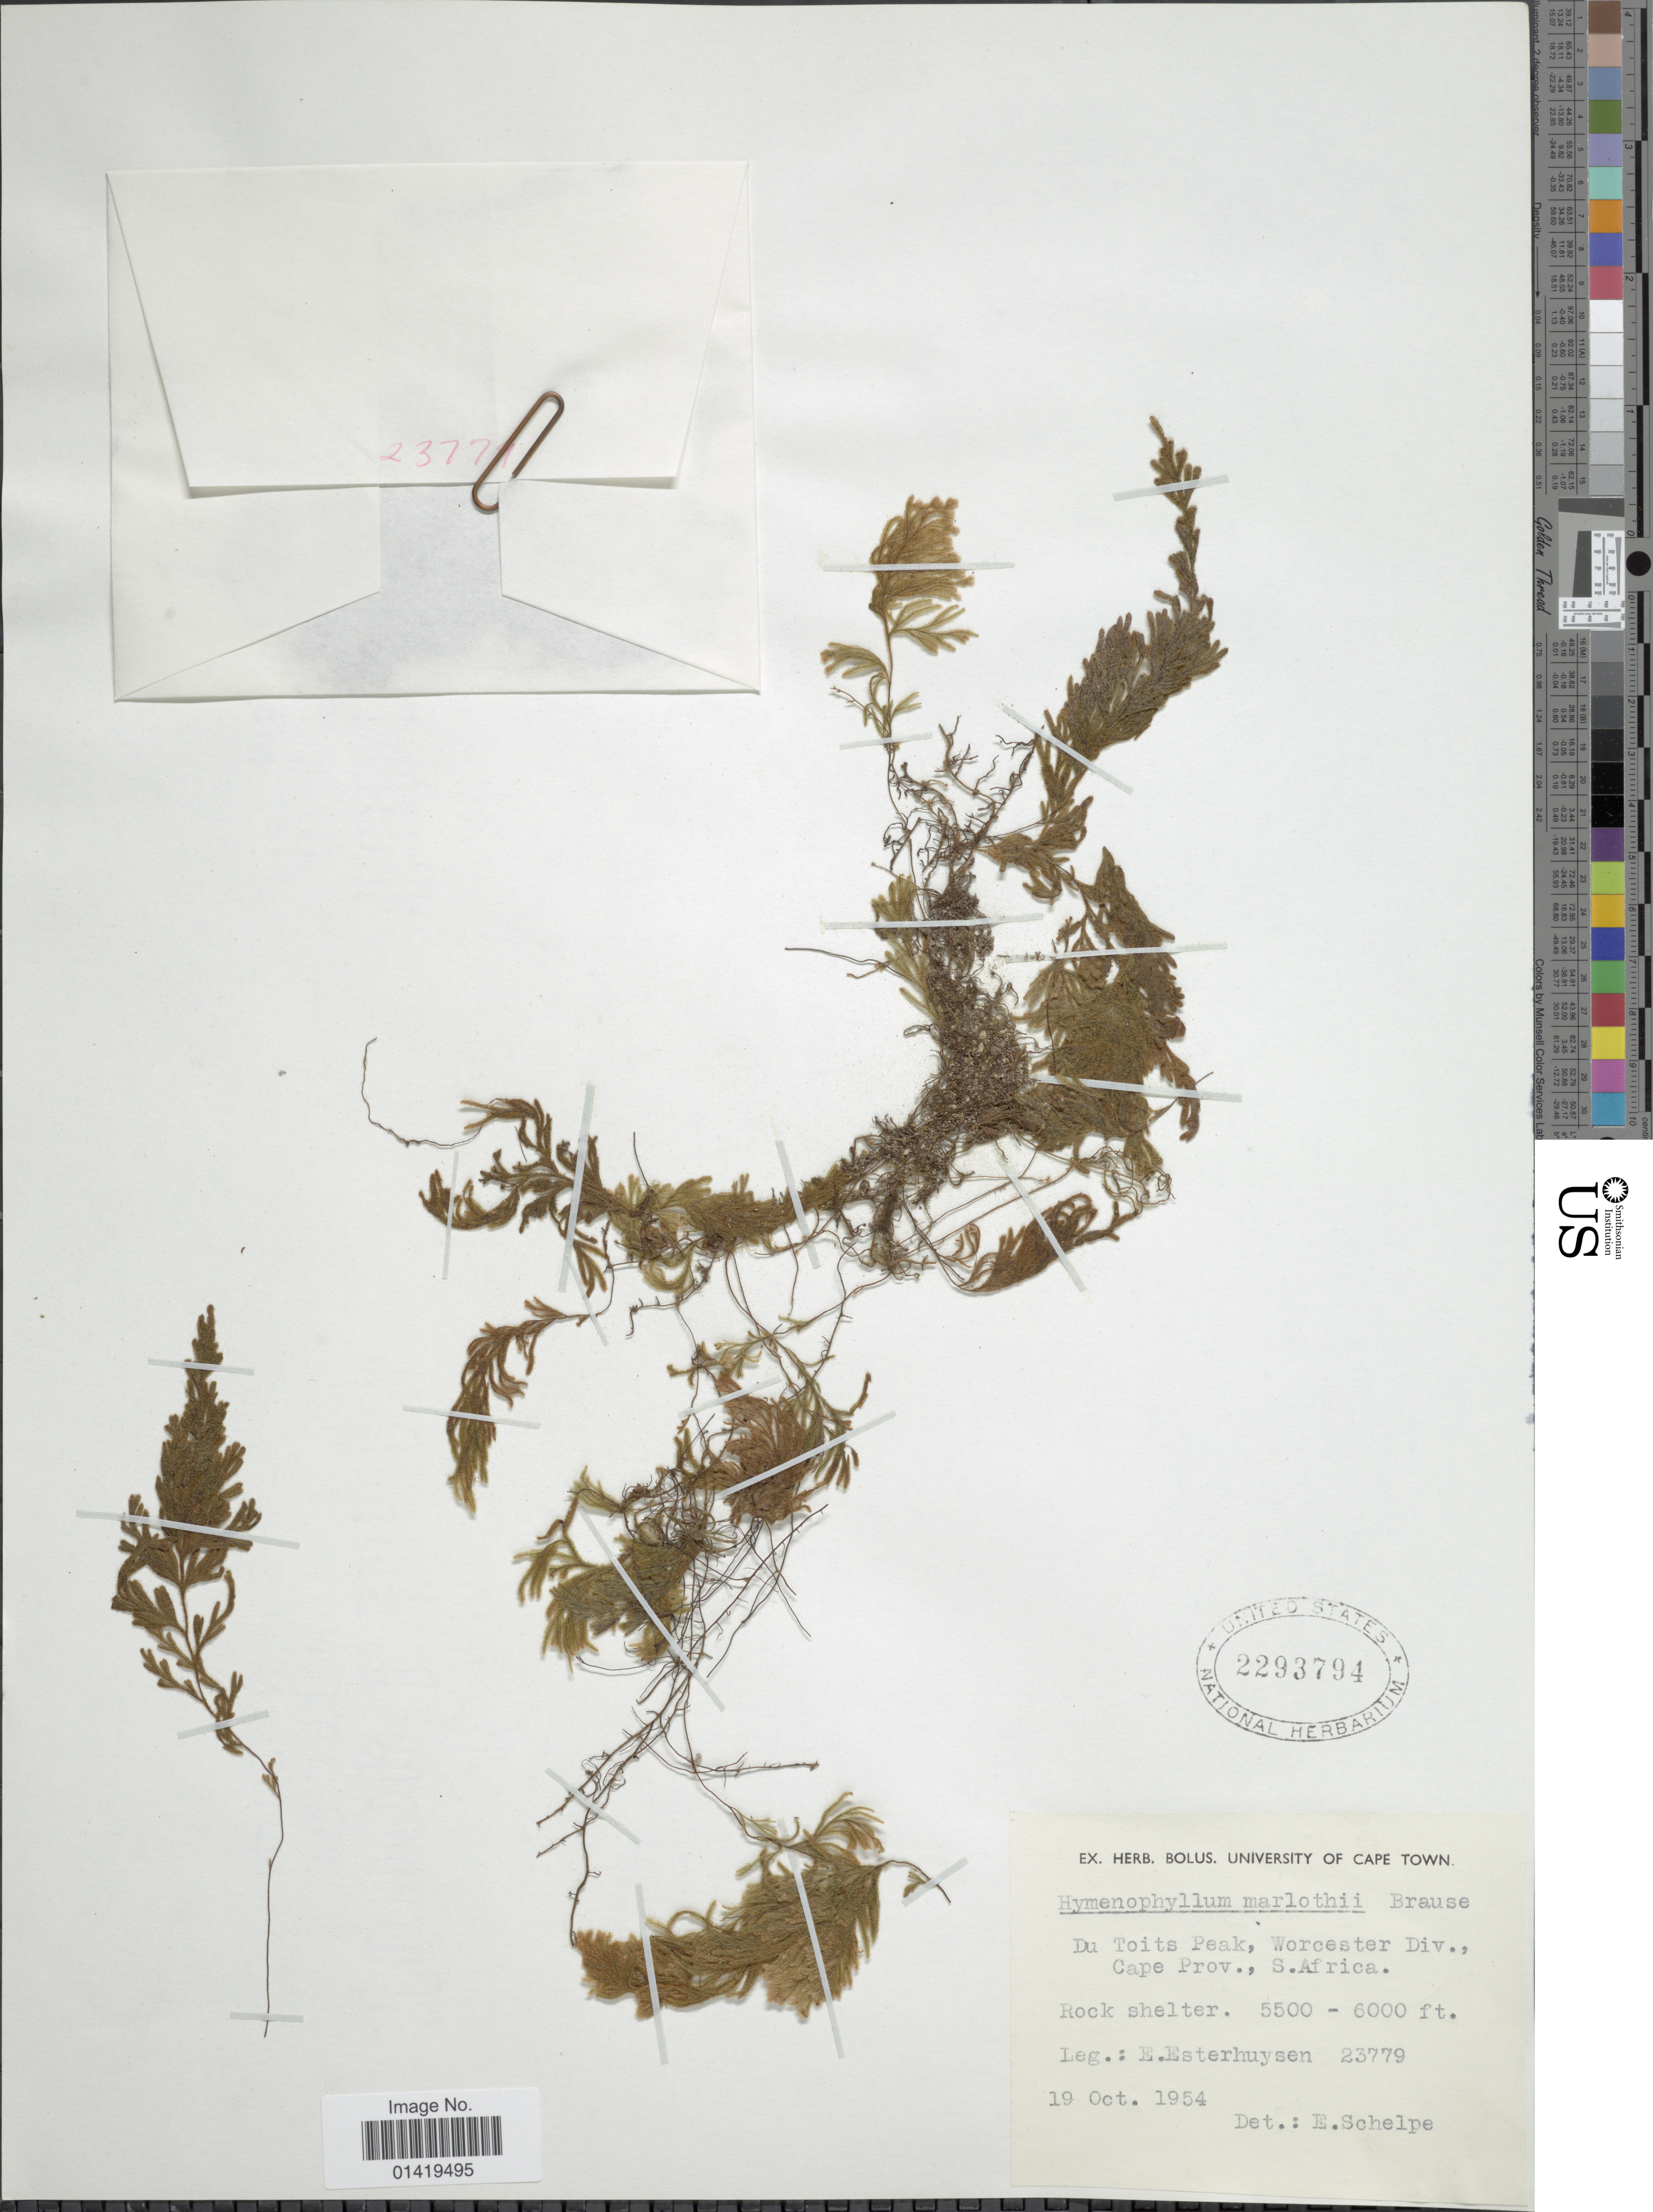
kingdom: Plantae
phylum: Tracheophyta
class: Polypodiopsida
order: Hymenophyllales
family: Hymenophyllaceae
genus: Hymenophyllum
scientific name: Hymenophyllum aeruginosum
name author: (Poir.) Carmich.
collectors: E. E. Esterhuysen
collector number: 23779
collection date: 1954-10-19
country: South Africa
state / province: Western Cape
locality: Du Toits Peak, Worcester Div., Cape Prov., S. Africa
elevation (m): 1676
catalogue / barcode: US 2293794